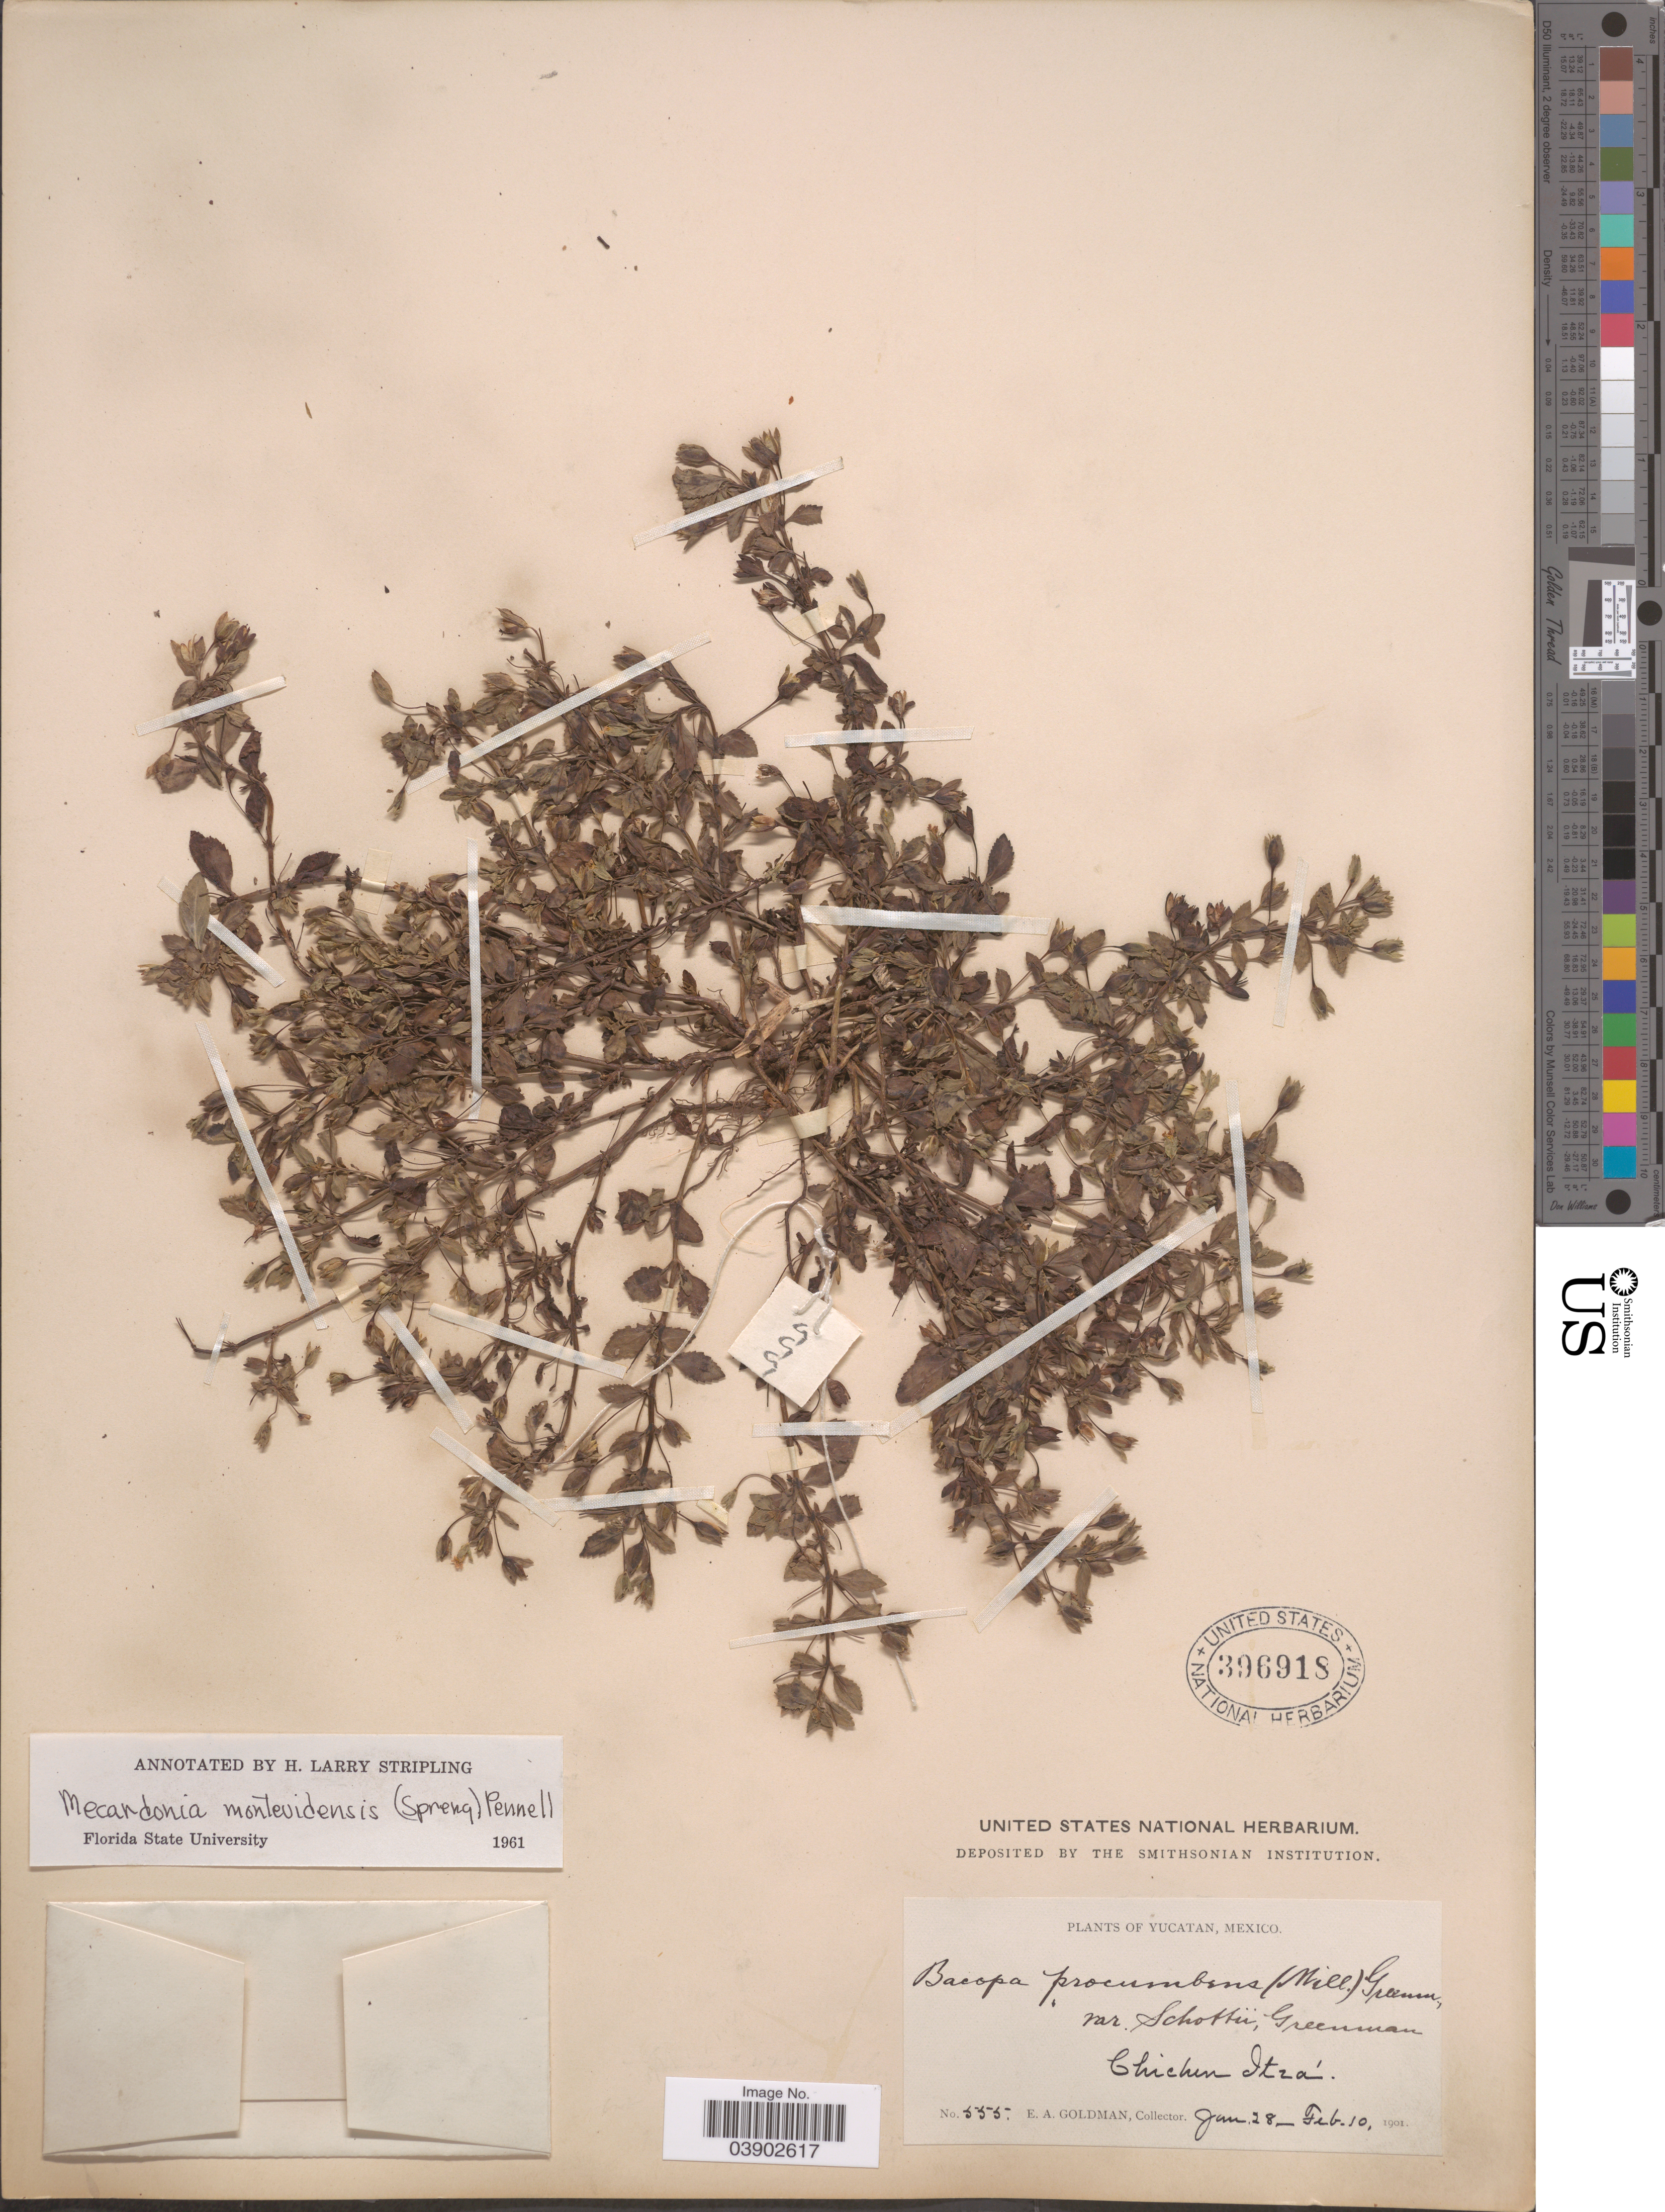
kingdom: Plantae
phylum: Tracheophyta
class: Magnoliopsida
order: Lamiales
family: Plantaginaceae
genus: Mecardonia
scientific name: Mecardonia procumbens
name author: (Mill.) Small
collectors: E. A. Goldman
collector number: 555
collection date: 1901-01-28/1901-02-10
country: Mexico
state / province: Yucatán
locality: Chichen Itrá.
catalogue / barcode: US 396918